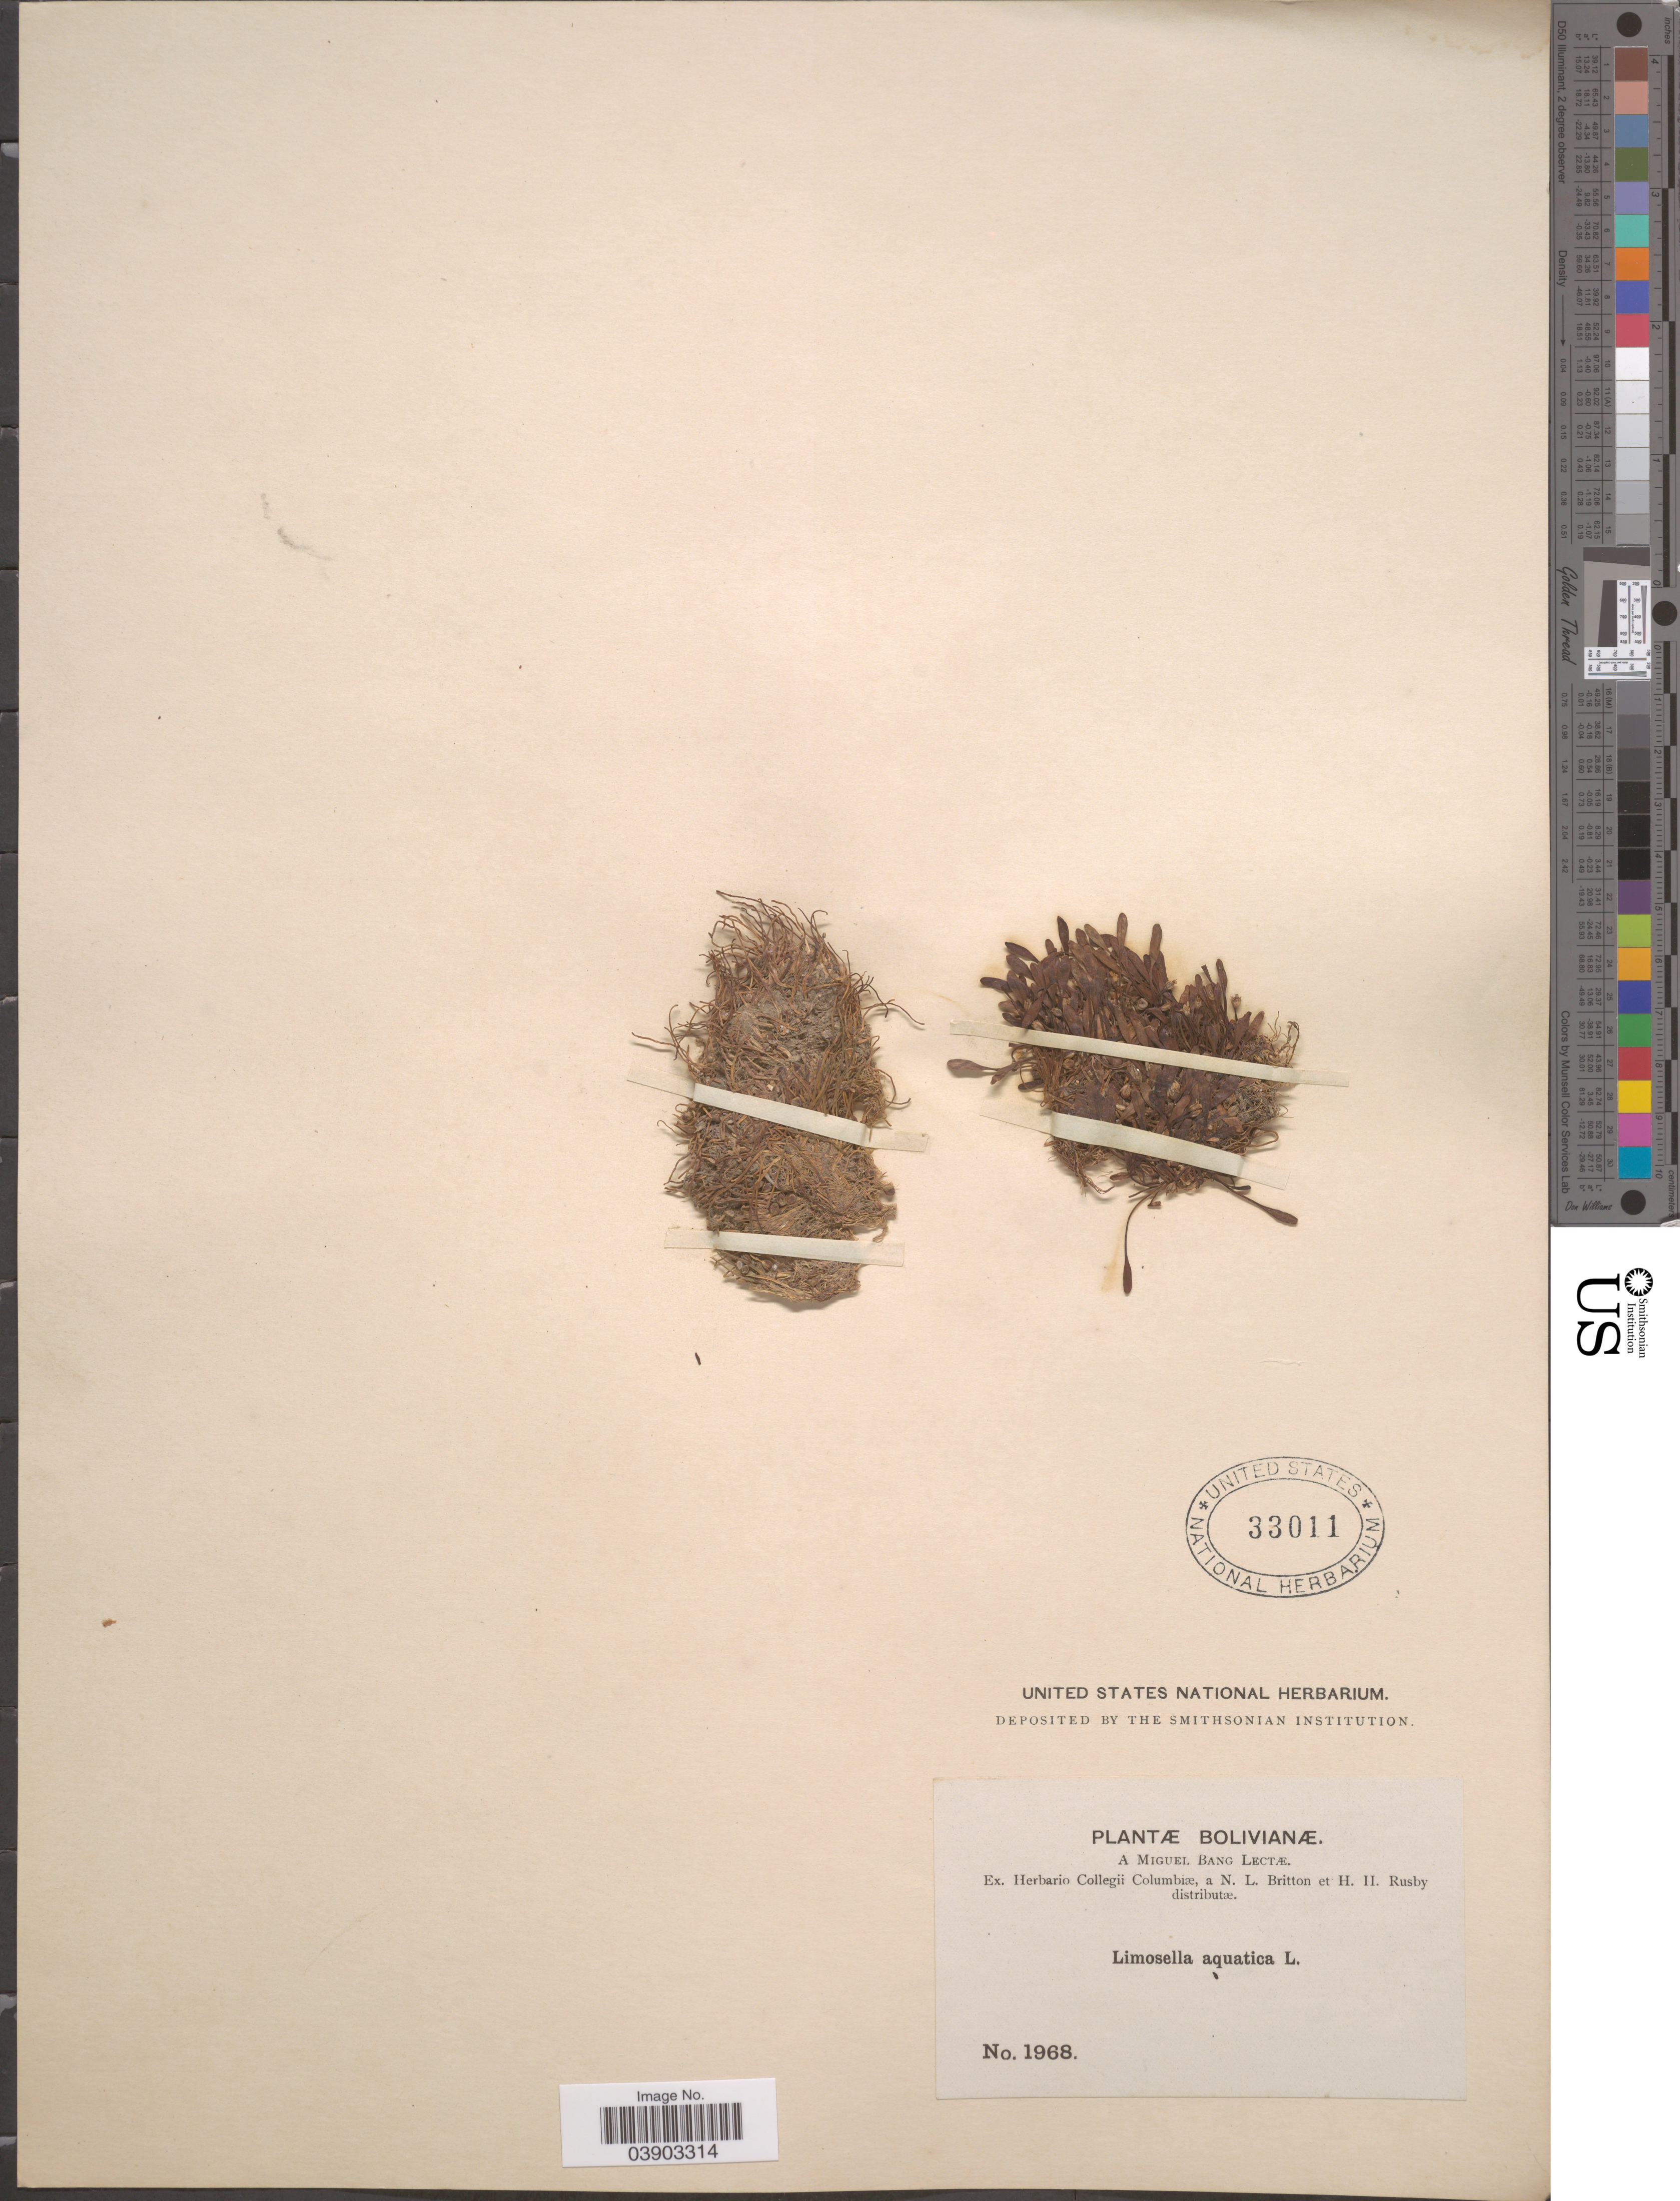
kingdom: Plantae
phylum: Tracheophyta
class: Magnoliopsida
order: Lamiales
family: Scrophulariaceae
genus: Limosella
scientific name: Limosella aquatica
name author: L.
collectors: M. Bang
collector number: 1968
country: Bolivia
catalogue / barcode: US 33011